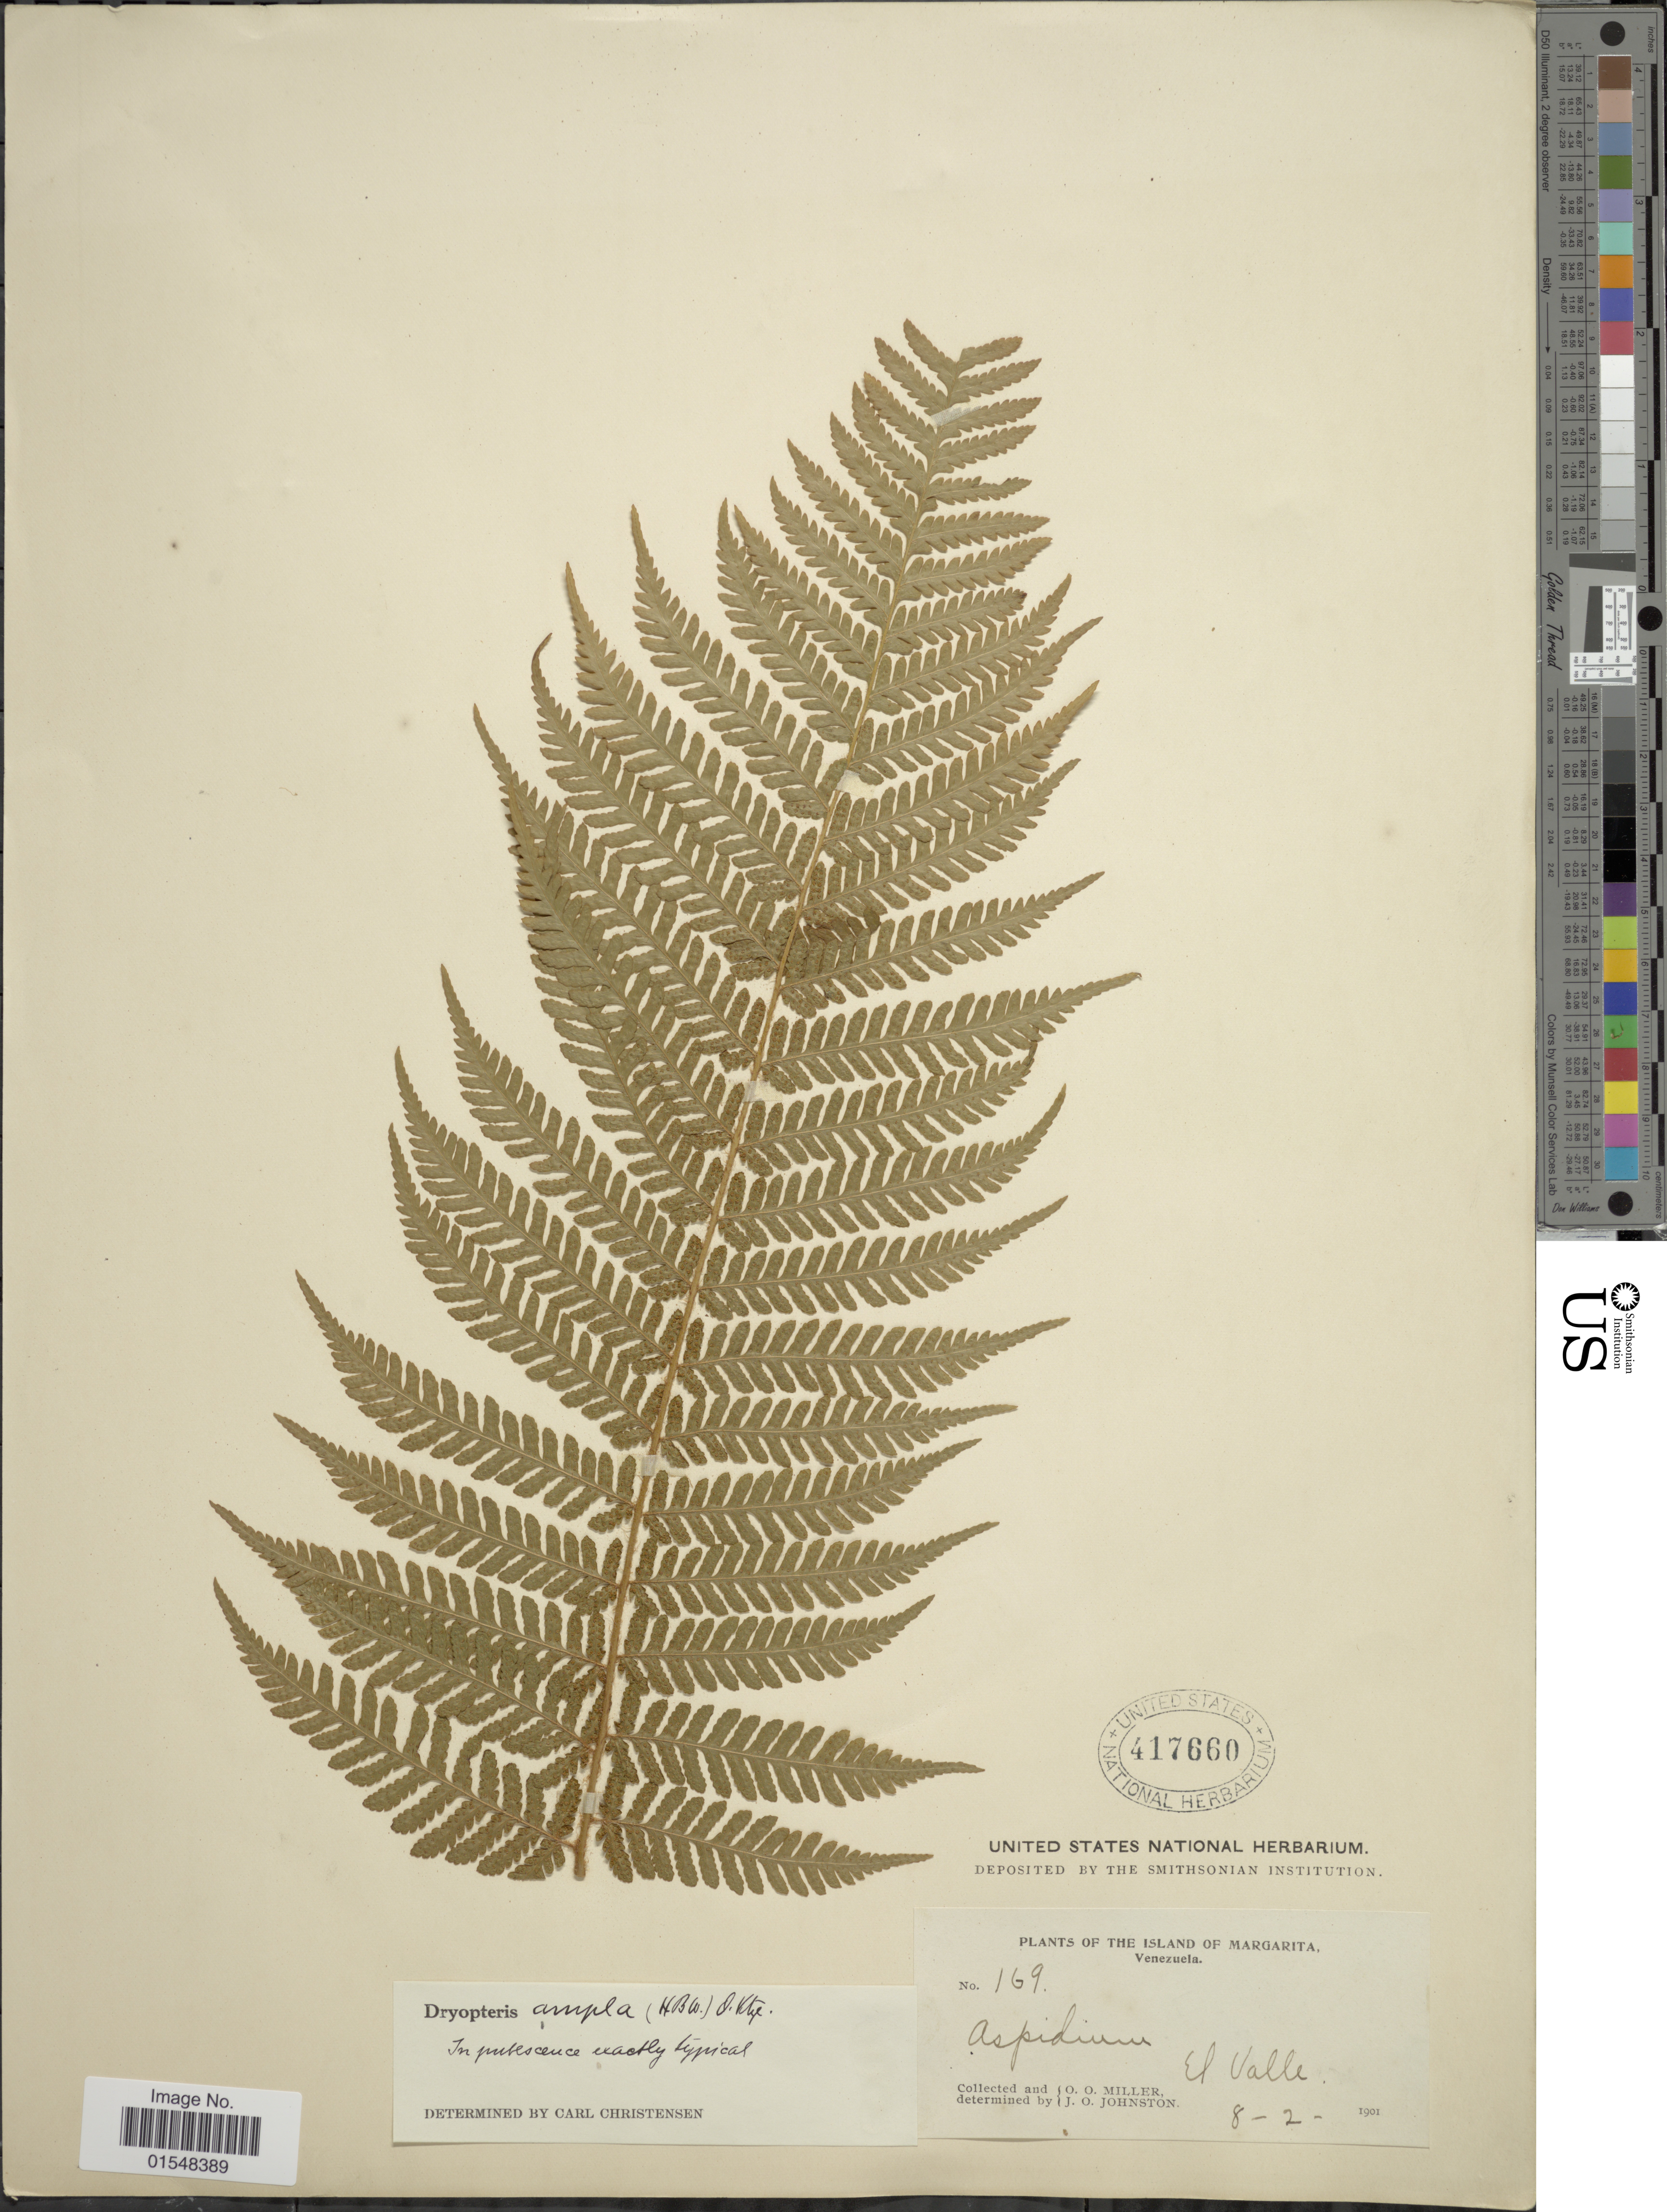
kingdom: Plantae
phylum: Tracheophyta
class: Polypodiopsida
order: Polypodiales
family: Dryopteridaceae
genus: Ctenitis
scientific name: Ctenitis sloanei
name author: (Poepp. ex Spreng.) C.V. Morton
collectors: O. O. Miller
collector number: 169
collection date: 1901-02-08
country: Argentina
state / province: Tucuman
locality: Island of Margarita, El Valle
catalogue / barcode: US 417660